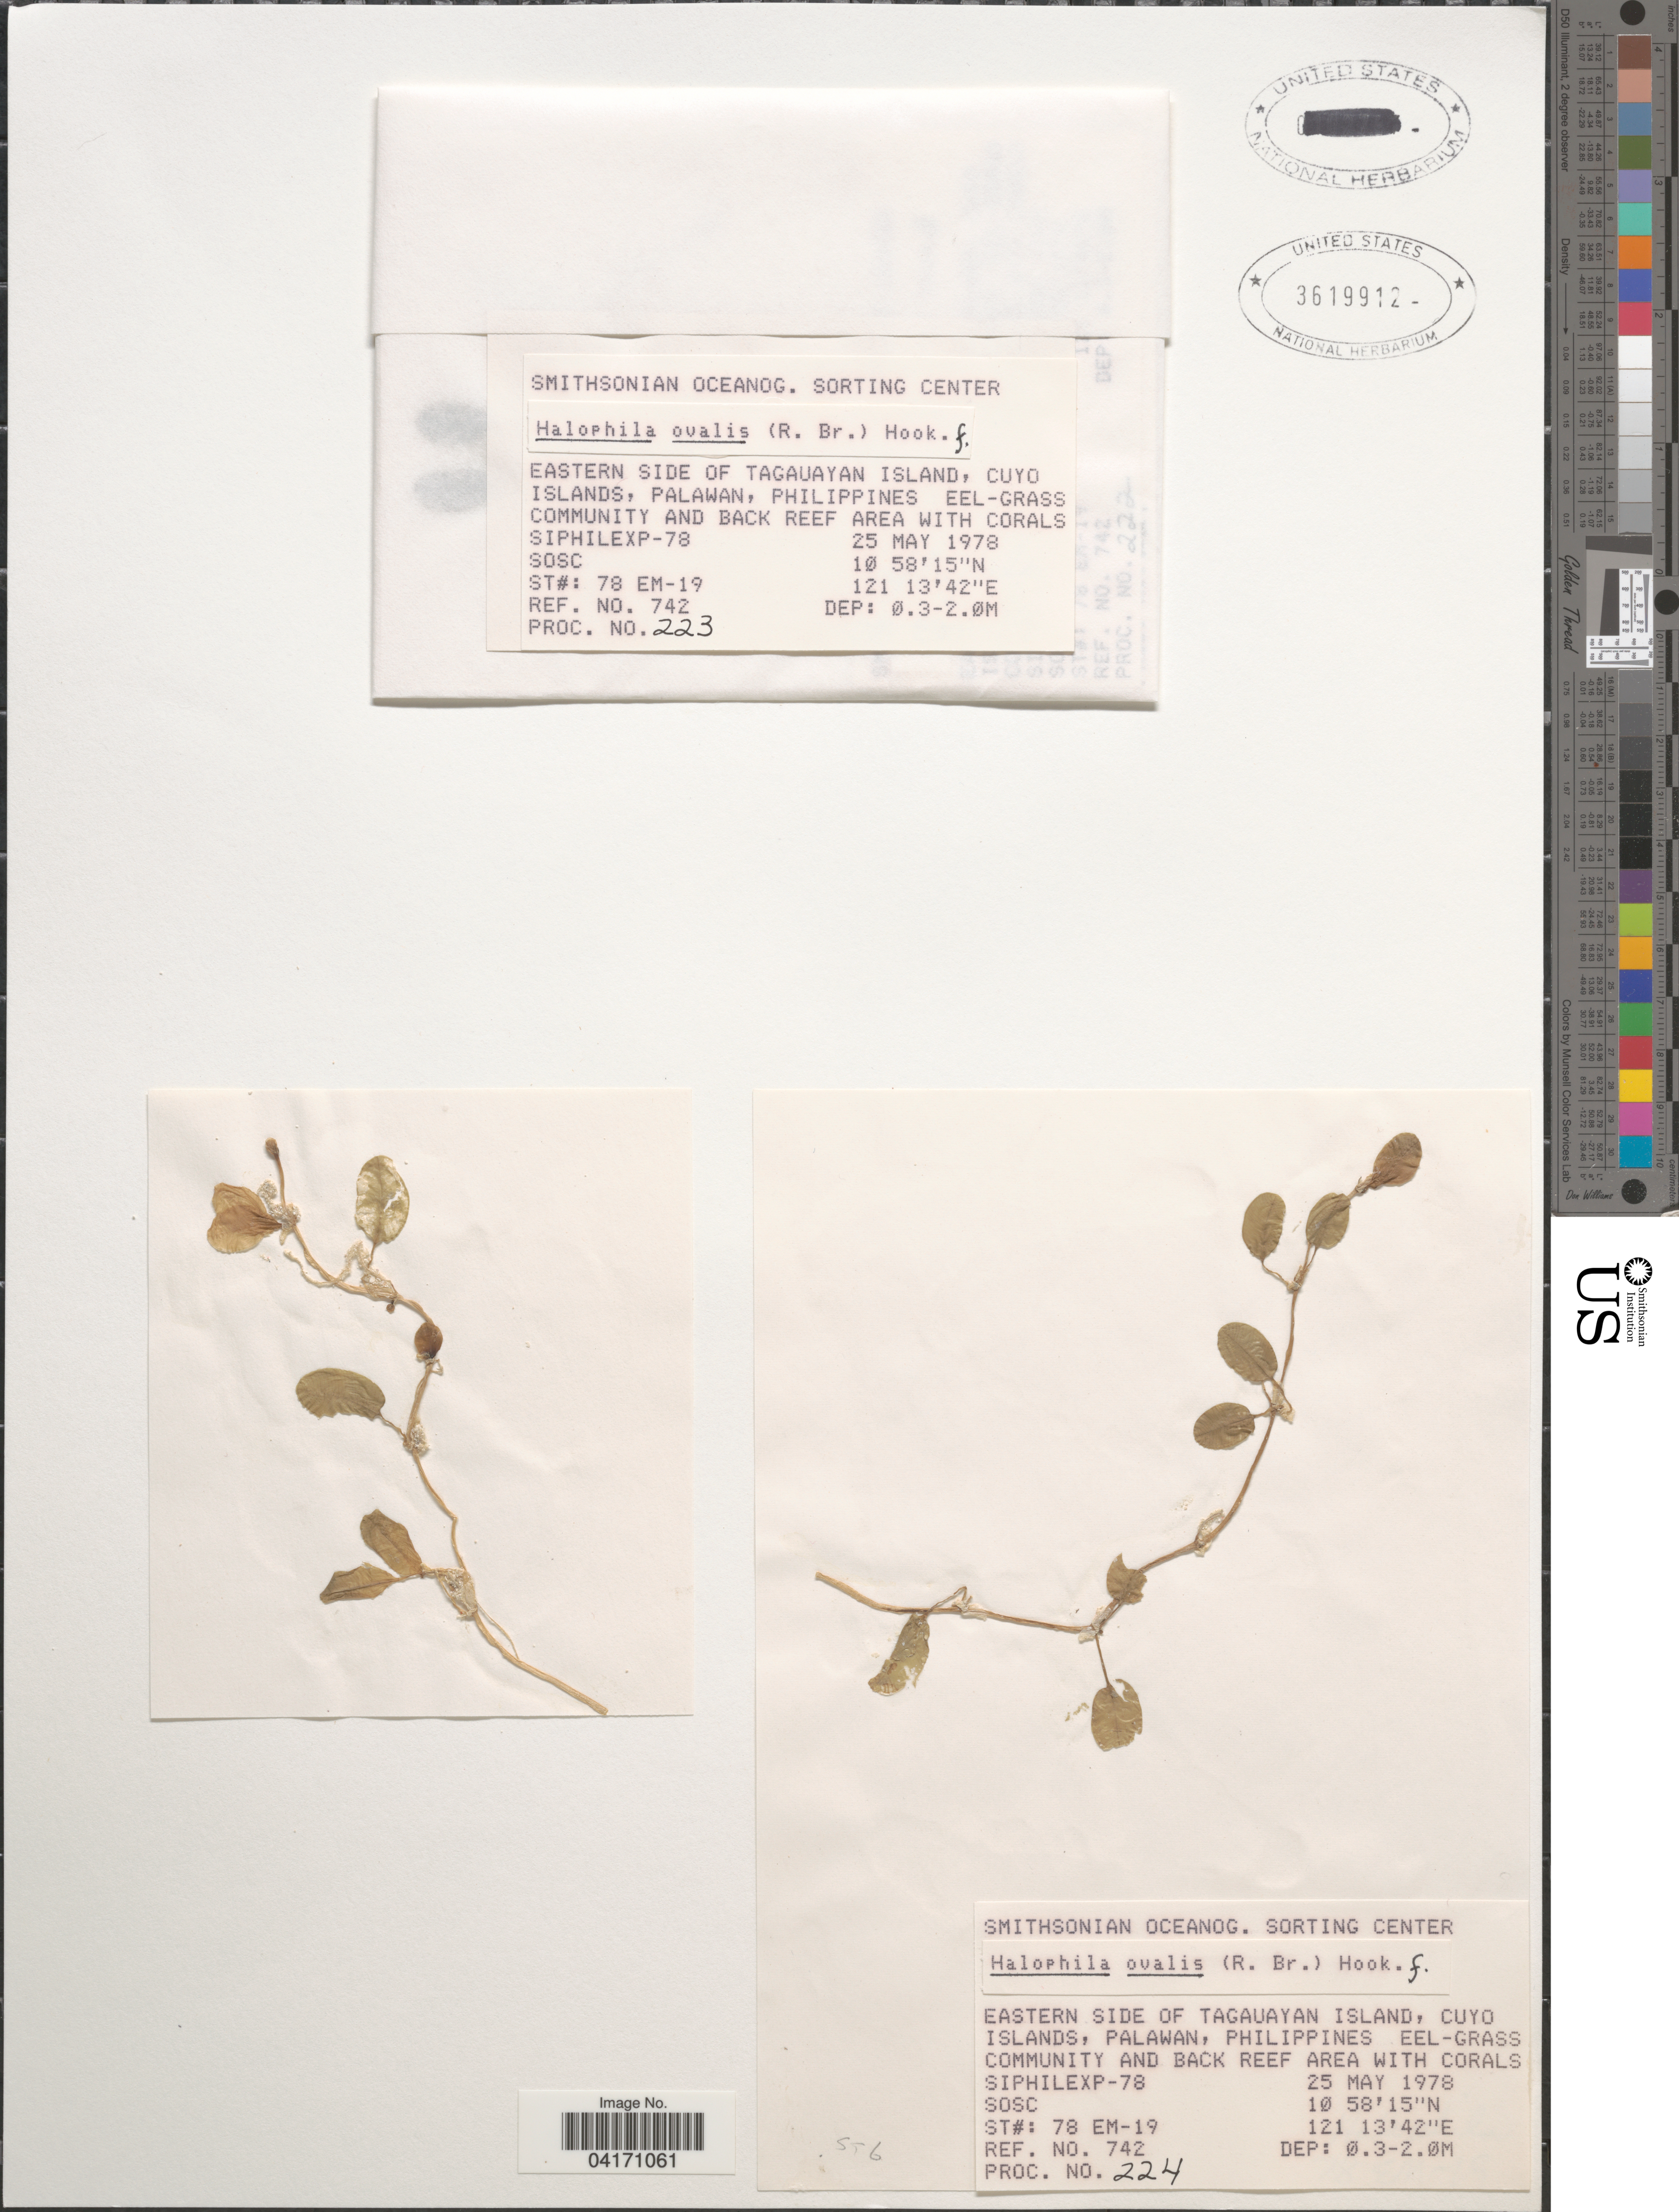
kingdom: Plantae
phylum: Tracheophyta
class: Liliopsida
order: Alismatales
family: Hydrocharitaceae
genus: Halophila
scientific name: Halophila ovalis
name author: (R. Br.) Hook. f.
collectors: S. O. S. C.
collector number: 224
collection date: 1978-05-25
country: Philippines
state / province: Mimaropa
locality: Eastern side of Tagauayan Island, Cuyo Islands, Palawan. Siphilexp-78.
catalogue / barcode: US 3619912-2